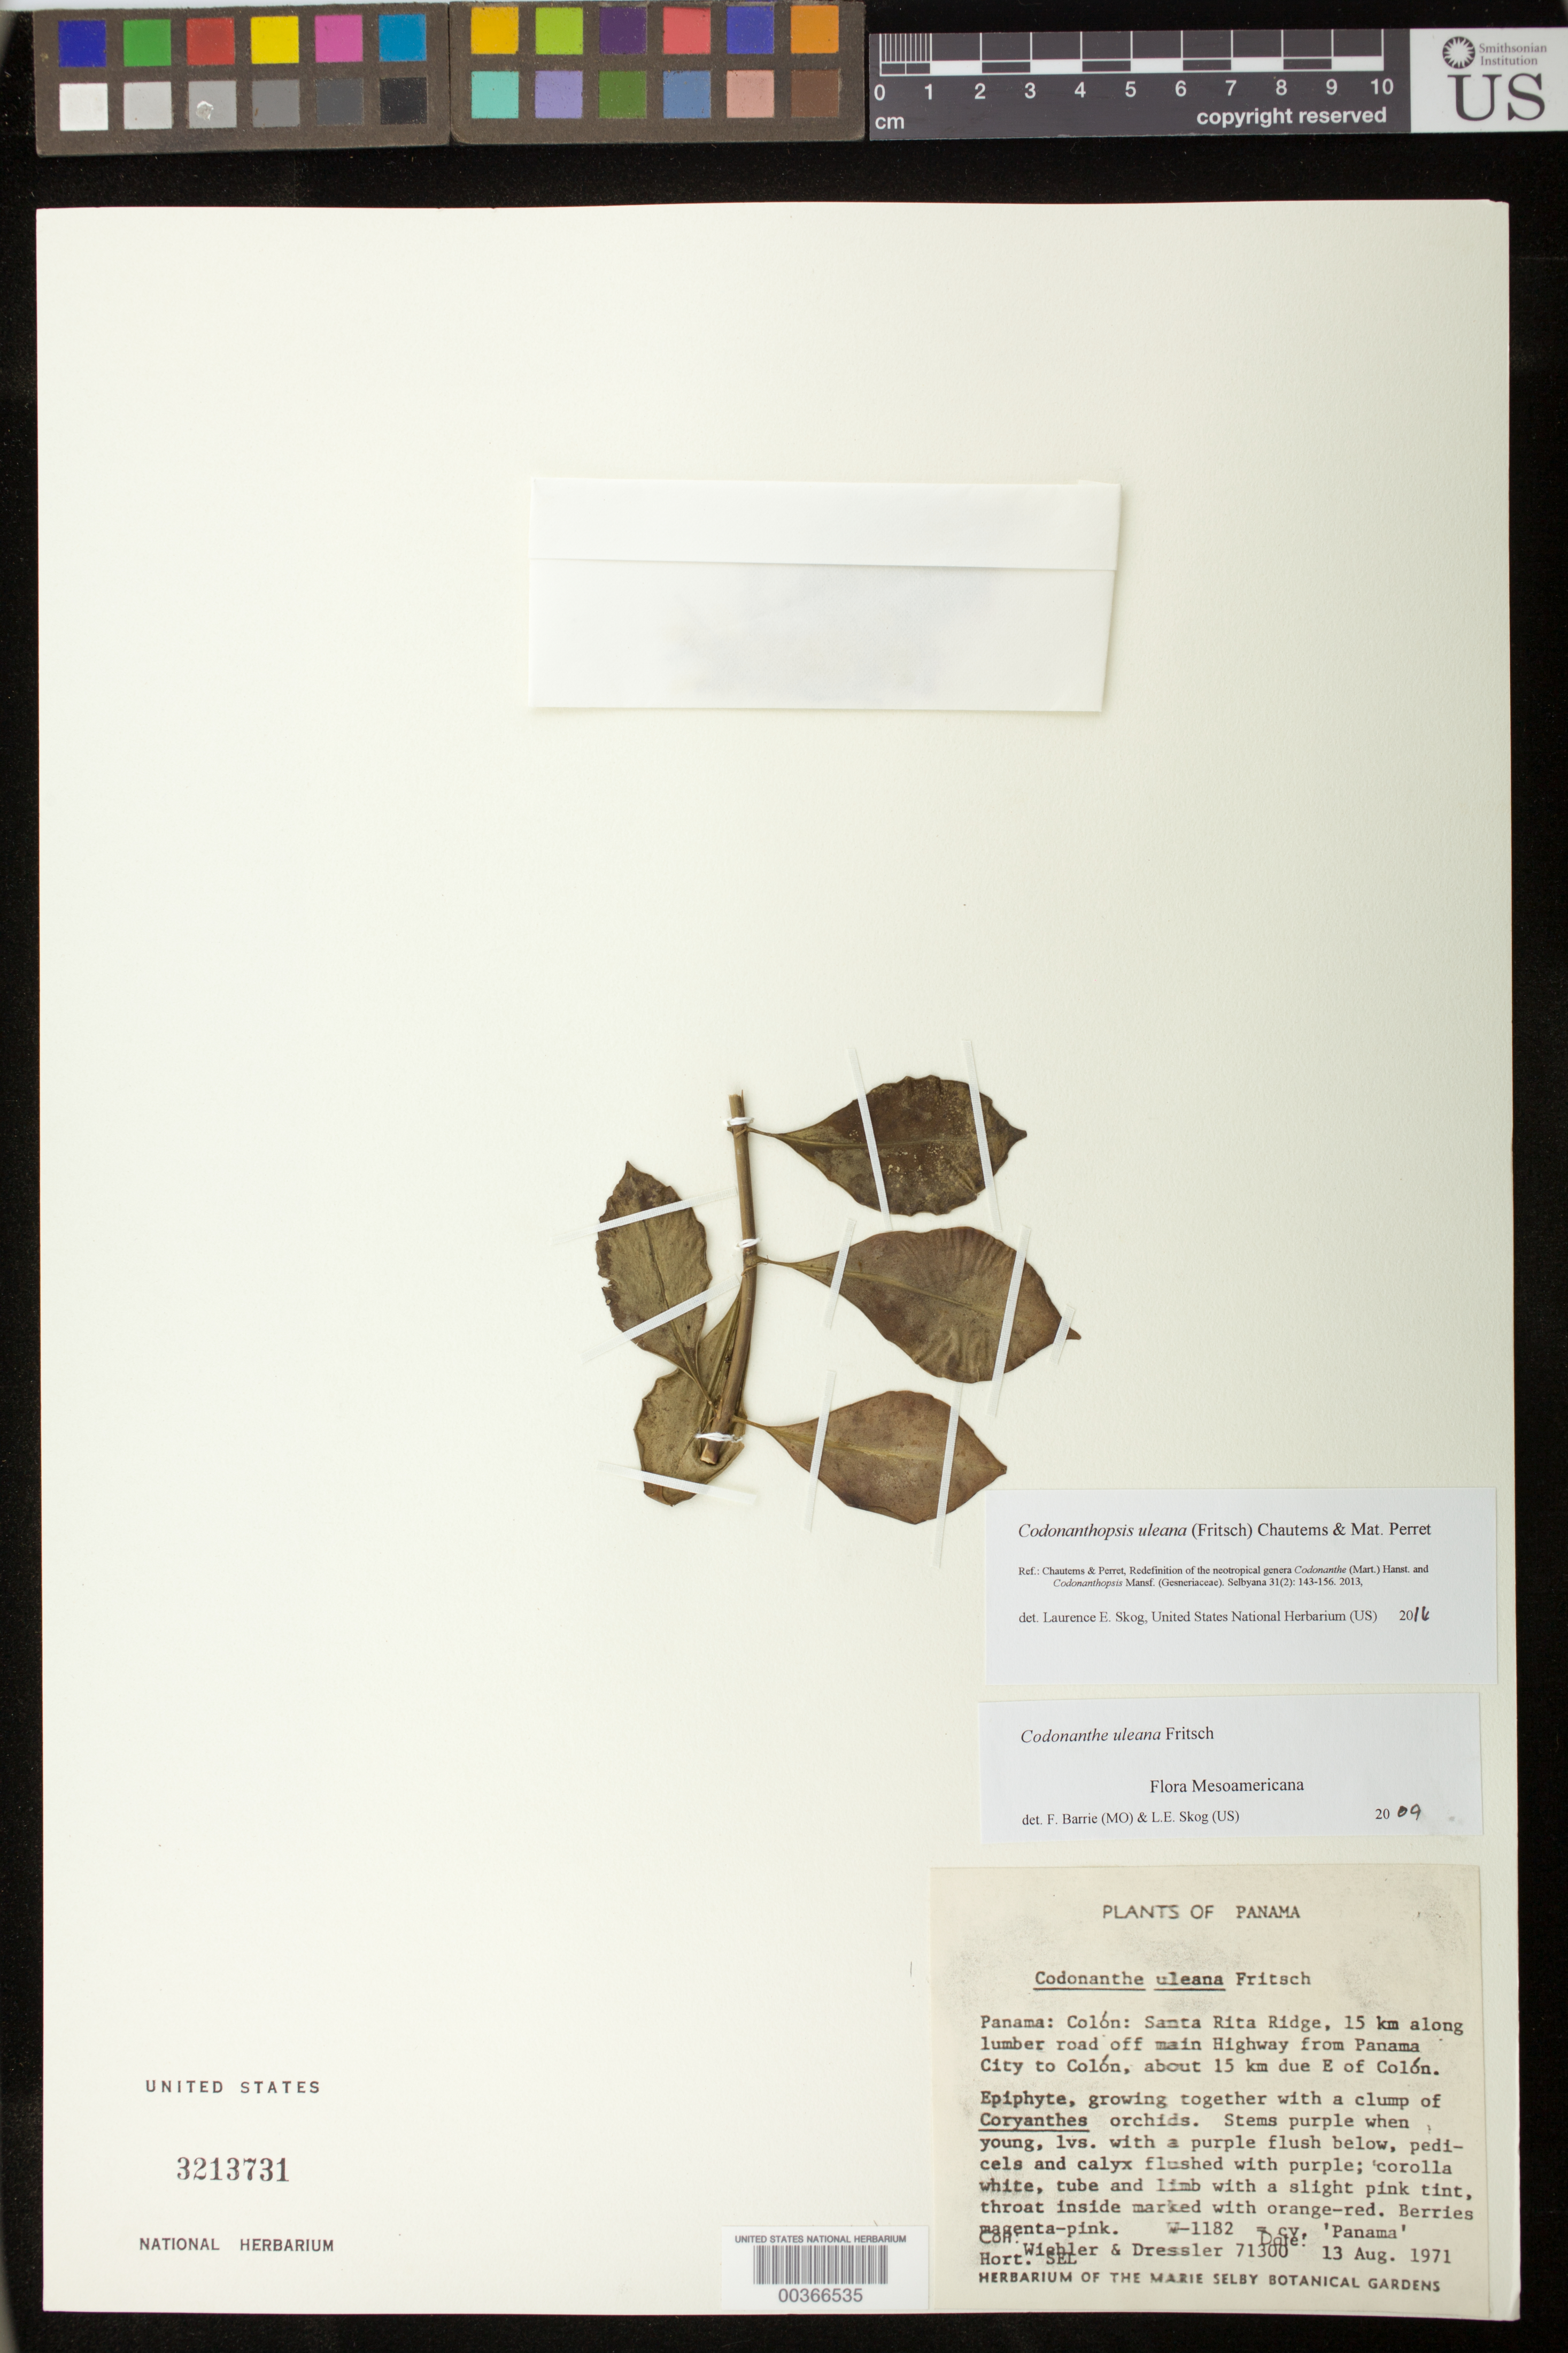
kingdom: Plantae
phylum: Tracheophyta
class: Magnoliopsida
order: Lamiales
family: Gesneriaceae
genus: Codonanthopsis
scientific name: Codonanthopsis uleana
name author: (Fritsch) Chautems & Mat.Perret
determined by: Skog, Laurence E.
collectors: H. J. Wiehler & R. Dressler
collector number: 71300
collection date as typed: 13 Aug 1971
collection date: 1971-08-13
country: Panama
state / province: Colón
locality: Santa Rita ridge, 15 km along lumber road off main highway from Panama City to Colon, about 15 km due E of Colon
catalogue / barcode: US 3213731